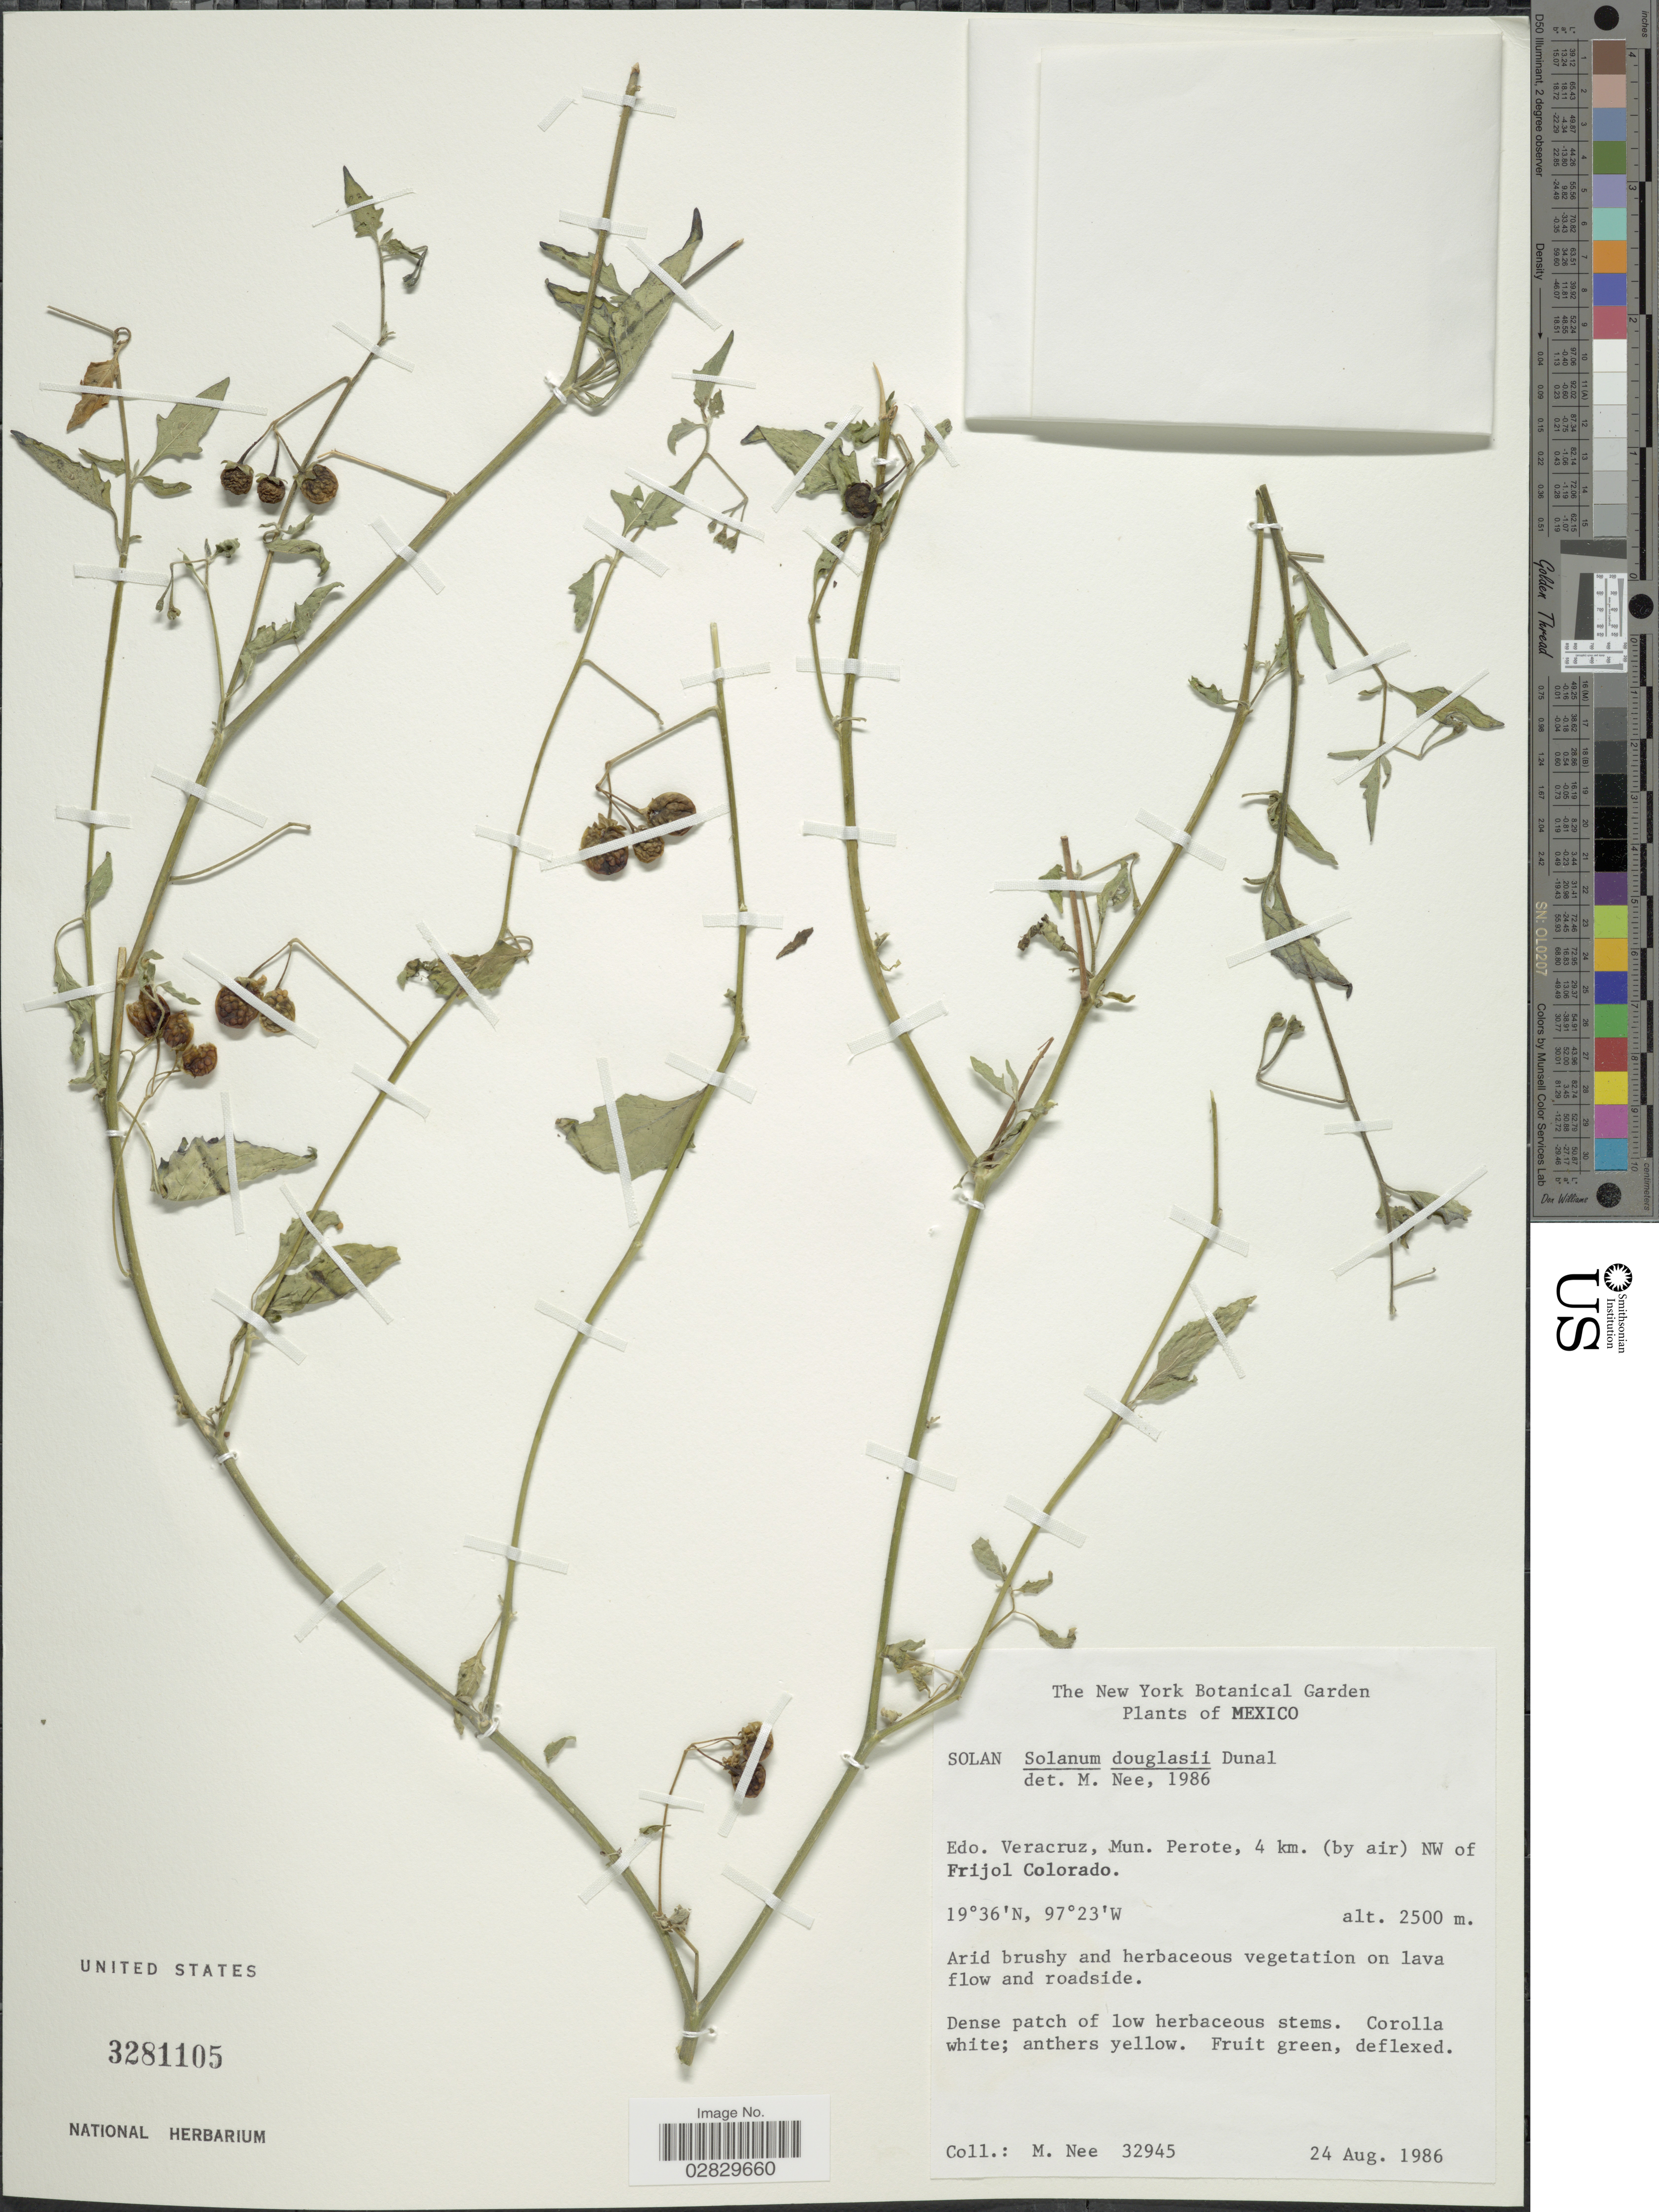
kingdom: Plantae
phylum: Tracheophyta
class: Magnoliopsida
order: Solanales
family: Solanaceae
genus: Solanum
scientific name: Solanum nigrescens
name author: M. Martens & Galeotti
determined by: Knapp, S. D.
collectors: M. Nee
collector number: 32945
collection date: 1986-08-24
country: Mexico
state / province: Veracruz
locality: Mexico. Edo.Veracruz, Mun. Perote, 4 km. (by air) NW of Frijol Colorado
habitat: arid brushy and herbaceous vegetation on lava flow and roadside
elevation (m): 2500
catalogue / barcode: US 3281105